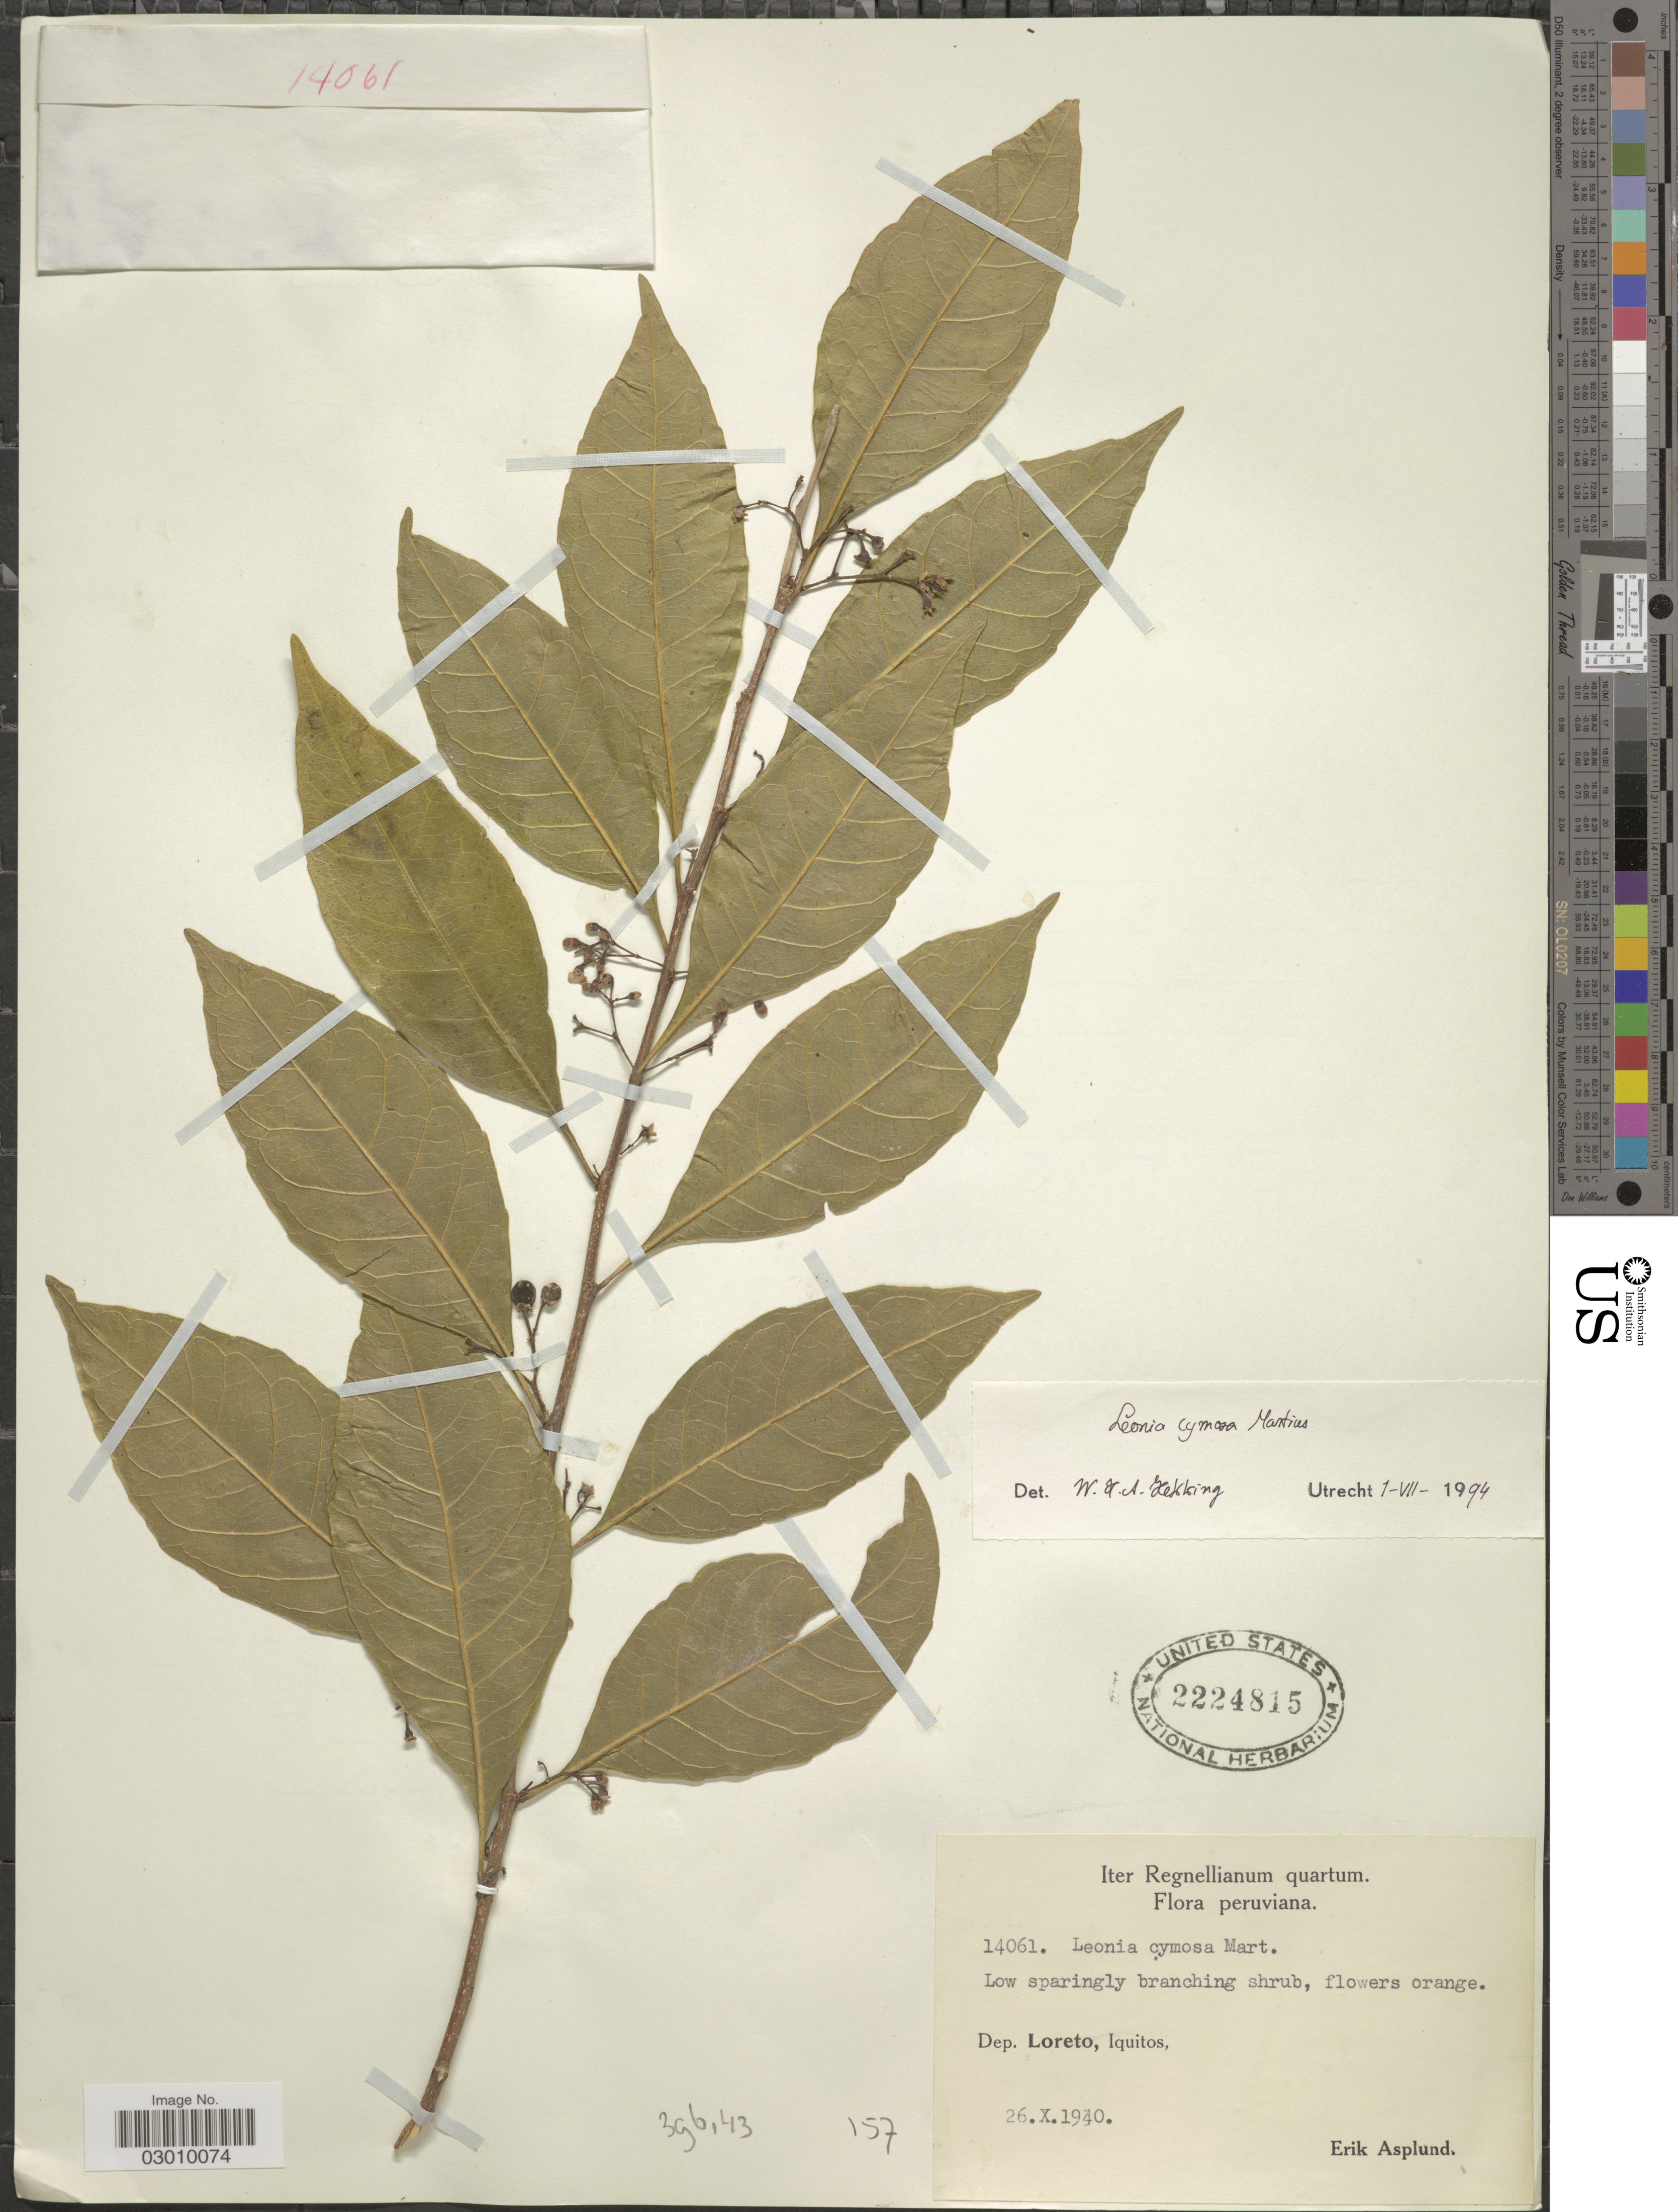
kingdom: Plantae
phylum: Tracheophyta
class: Magnoliopsida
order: Malpighiales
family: Violaceae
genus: Leonia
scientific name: Leonia cymosa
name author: Mart.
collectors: E. Asplund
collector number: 14061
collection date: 1940-10-26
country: Peru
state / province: Loreto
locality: Dep. Loreto, Iquitos.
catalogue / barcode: US 2224815